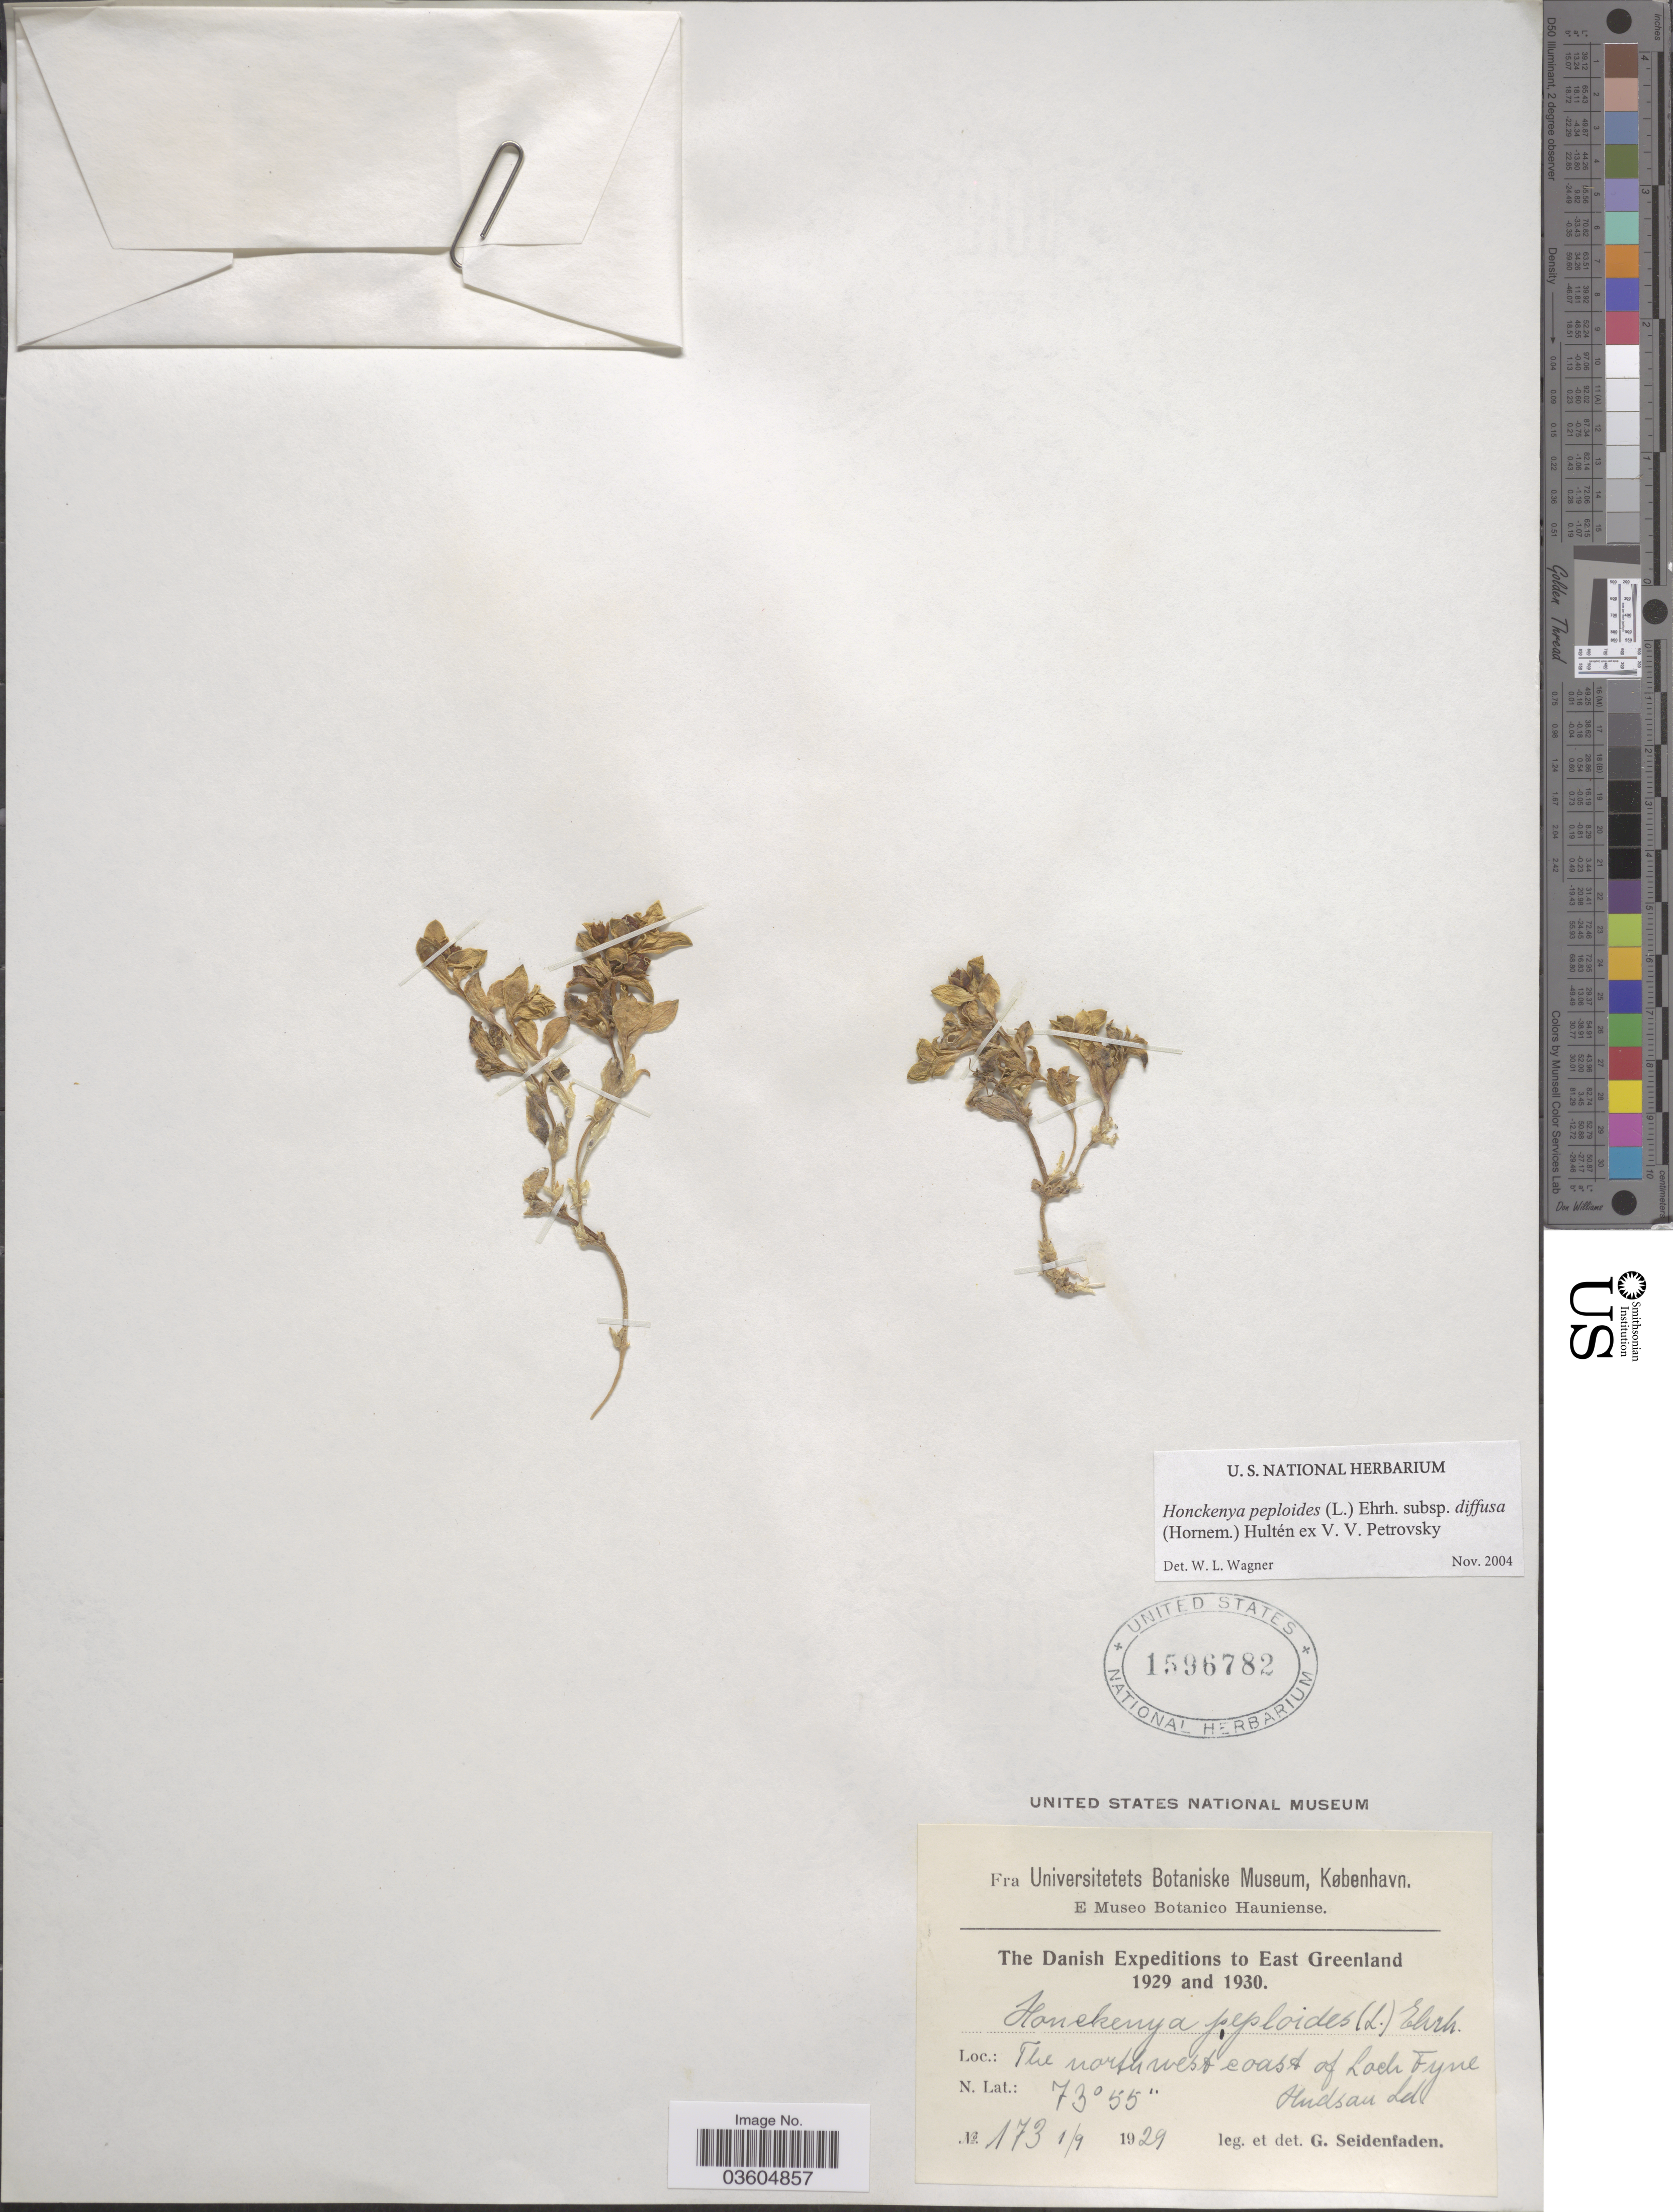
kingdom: Plantae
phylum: Tracheophyta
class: Magnoliopsida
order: Caryophyllales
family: Caryophyllaceae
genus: Honckenya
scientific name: Honckenya peploides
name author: (L.) Ehrh.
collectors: G. Seidenfaden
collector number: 173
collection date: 1929-09-01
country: Greenland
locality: East Greenland. The north west coast of Loch Fyne Hudson Id.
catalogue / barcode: US 1596782